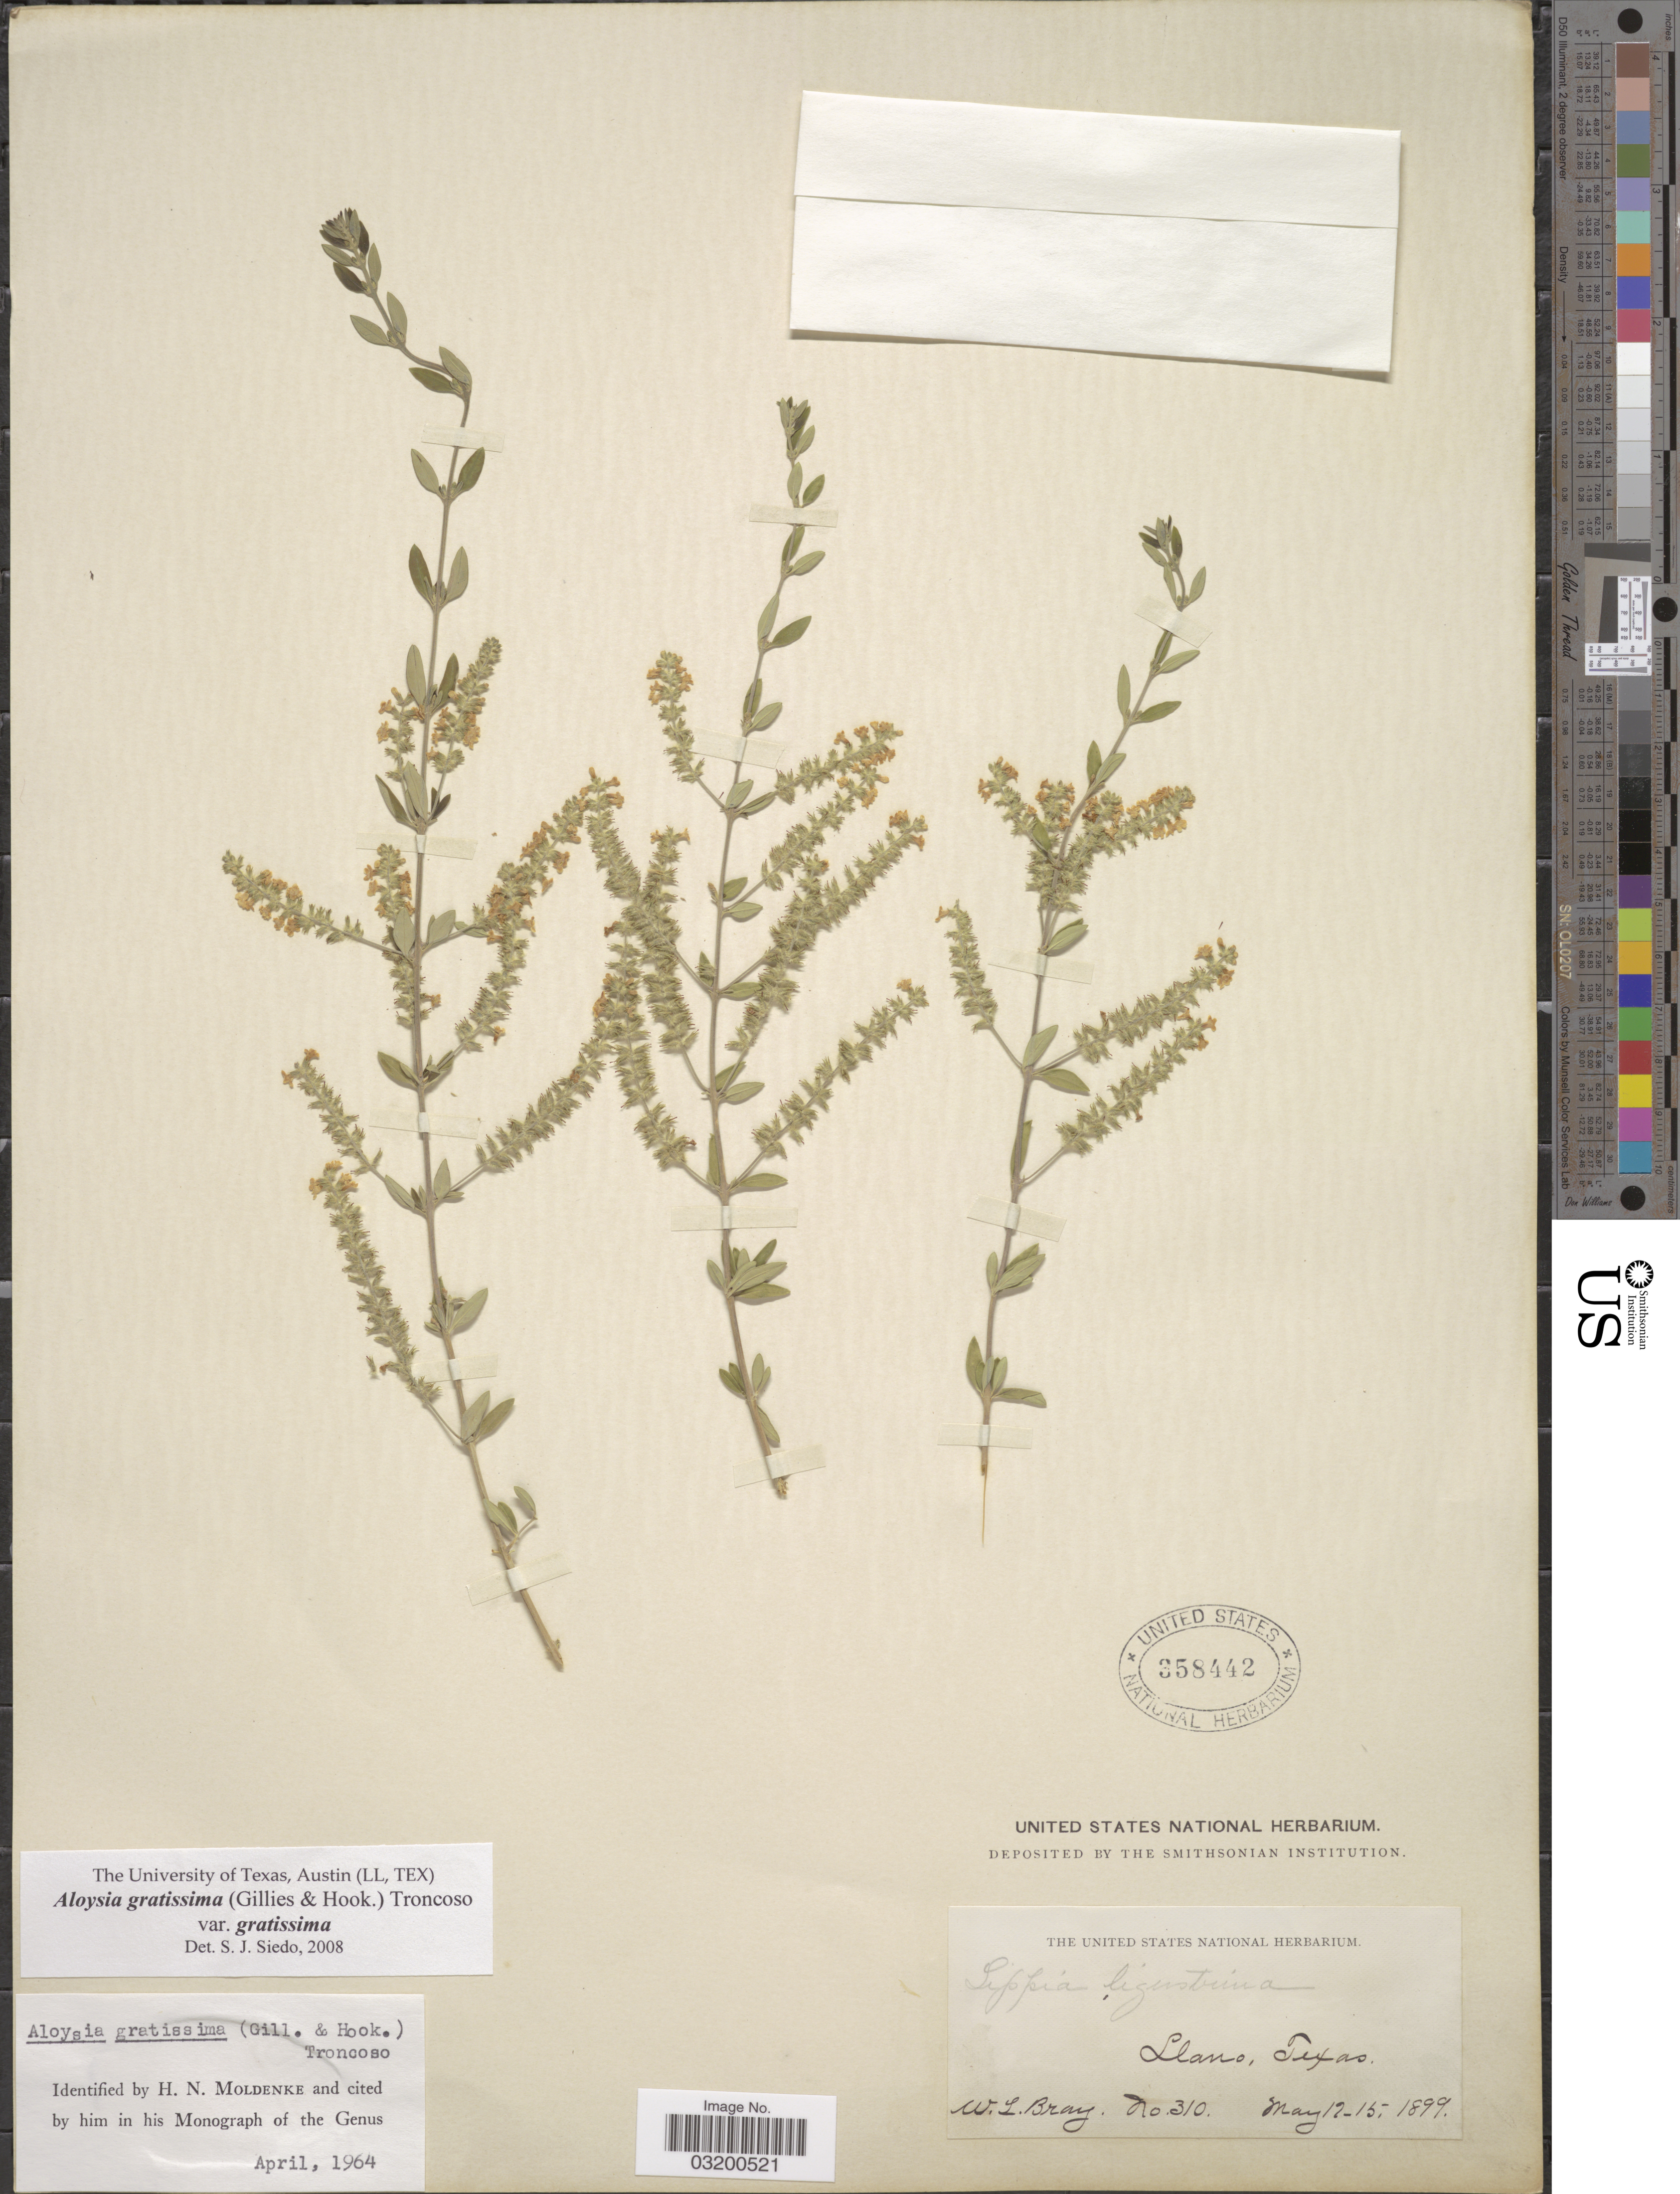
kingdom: Plantae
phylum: Tracheophyta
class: Magnoliopsida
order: Lamiales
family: Verbenaceae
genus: Aloysia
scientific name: Aloysia gratissima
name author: (Gillies & Hook.) Tronc.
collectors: W. L. Bray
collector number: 310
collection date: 1899-05-12/1899-05-15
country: United States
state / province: Texas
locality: Llano.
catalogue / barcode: US 358442